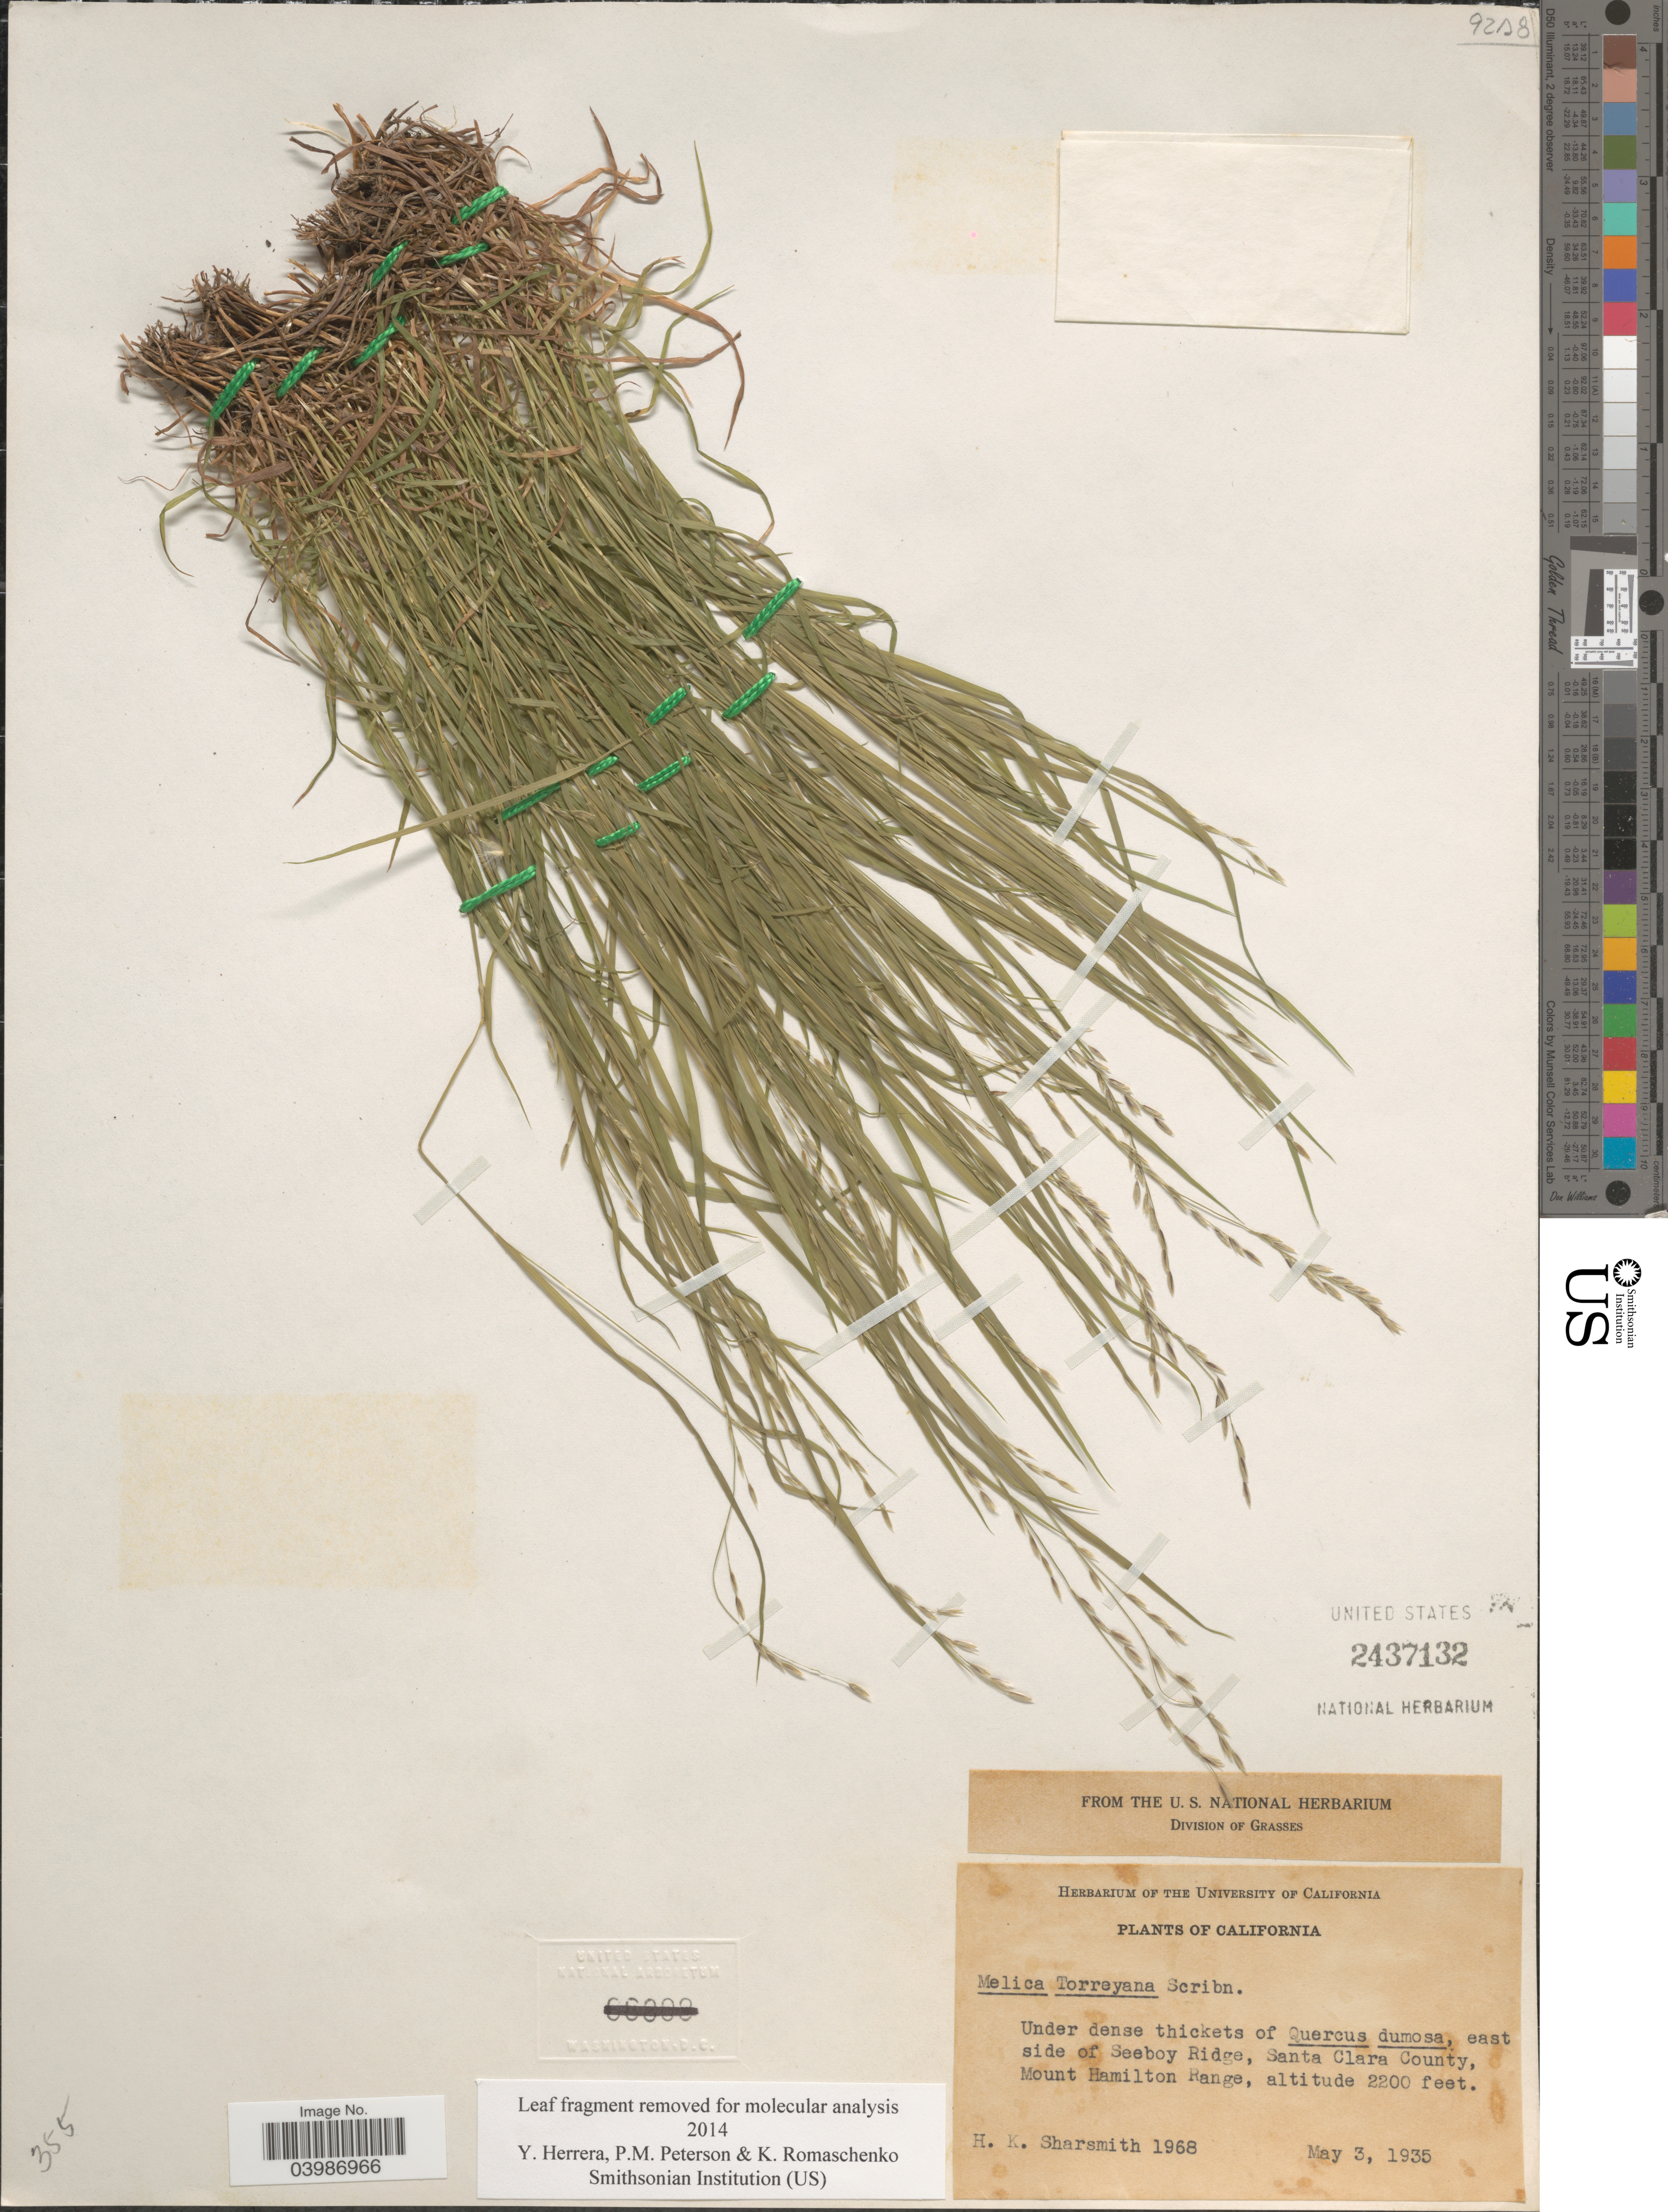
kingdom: Plantae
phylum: Tracheophyta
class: Liliopsida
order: Poales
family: Poaceae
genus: Melica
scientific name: Melica torreyana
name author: Scribn.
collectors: H. Sharsmith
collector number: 1968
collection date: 1935-05-03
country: United States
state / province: California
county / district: Santa Clara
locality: East side of Seeboy Ridge, Santa Clara County, Mount Hamilton Range.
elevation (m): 671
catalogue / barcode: US 2437132